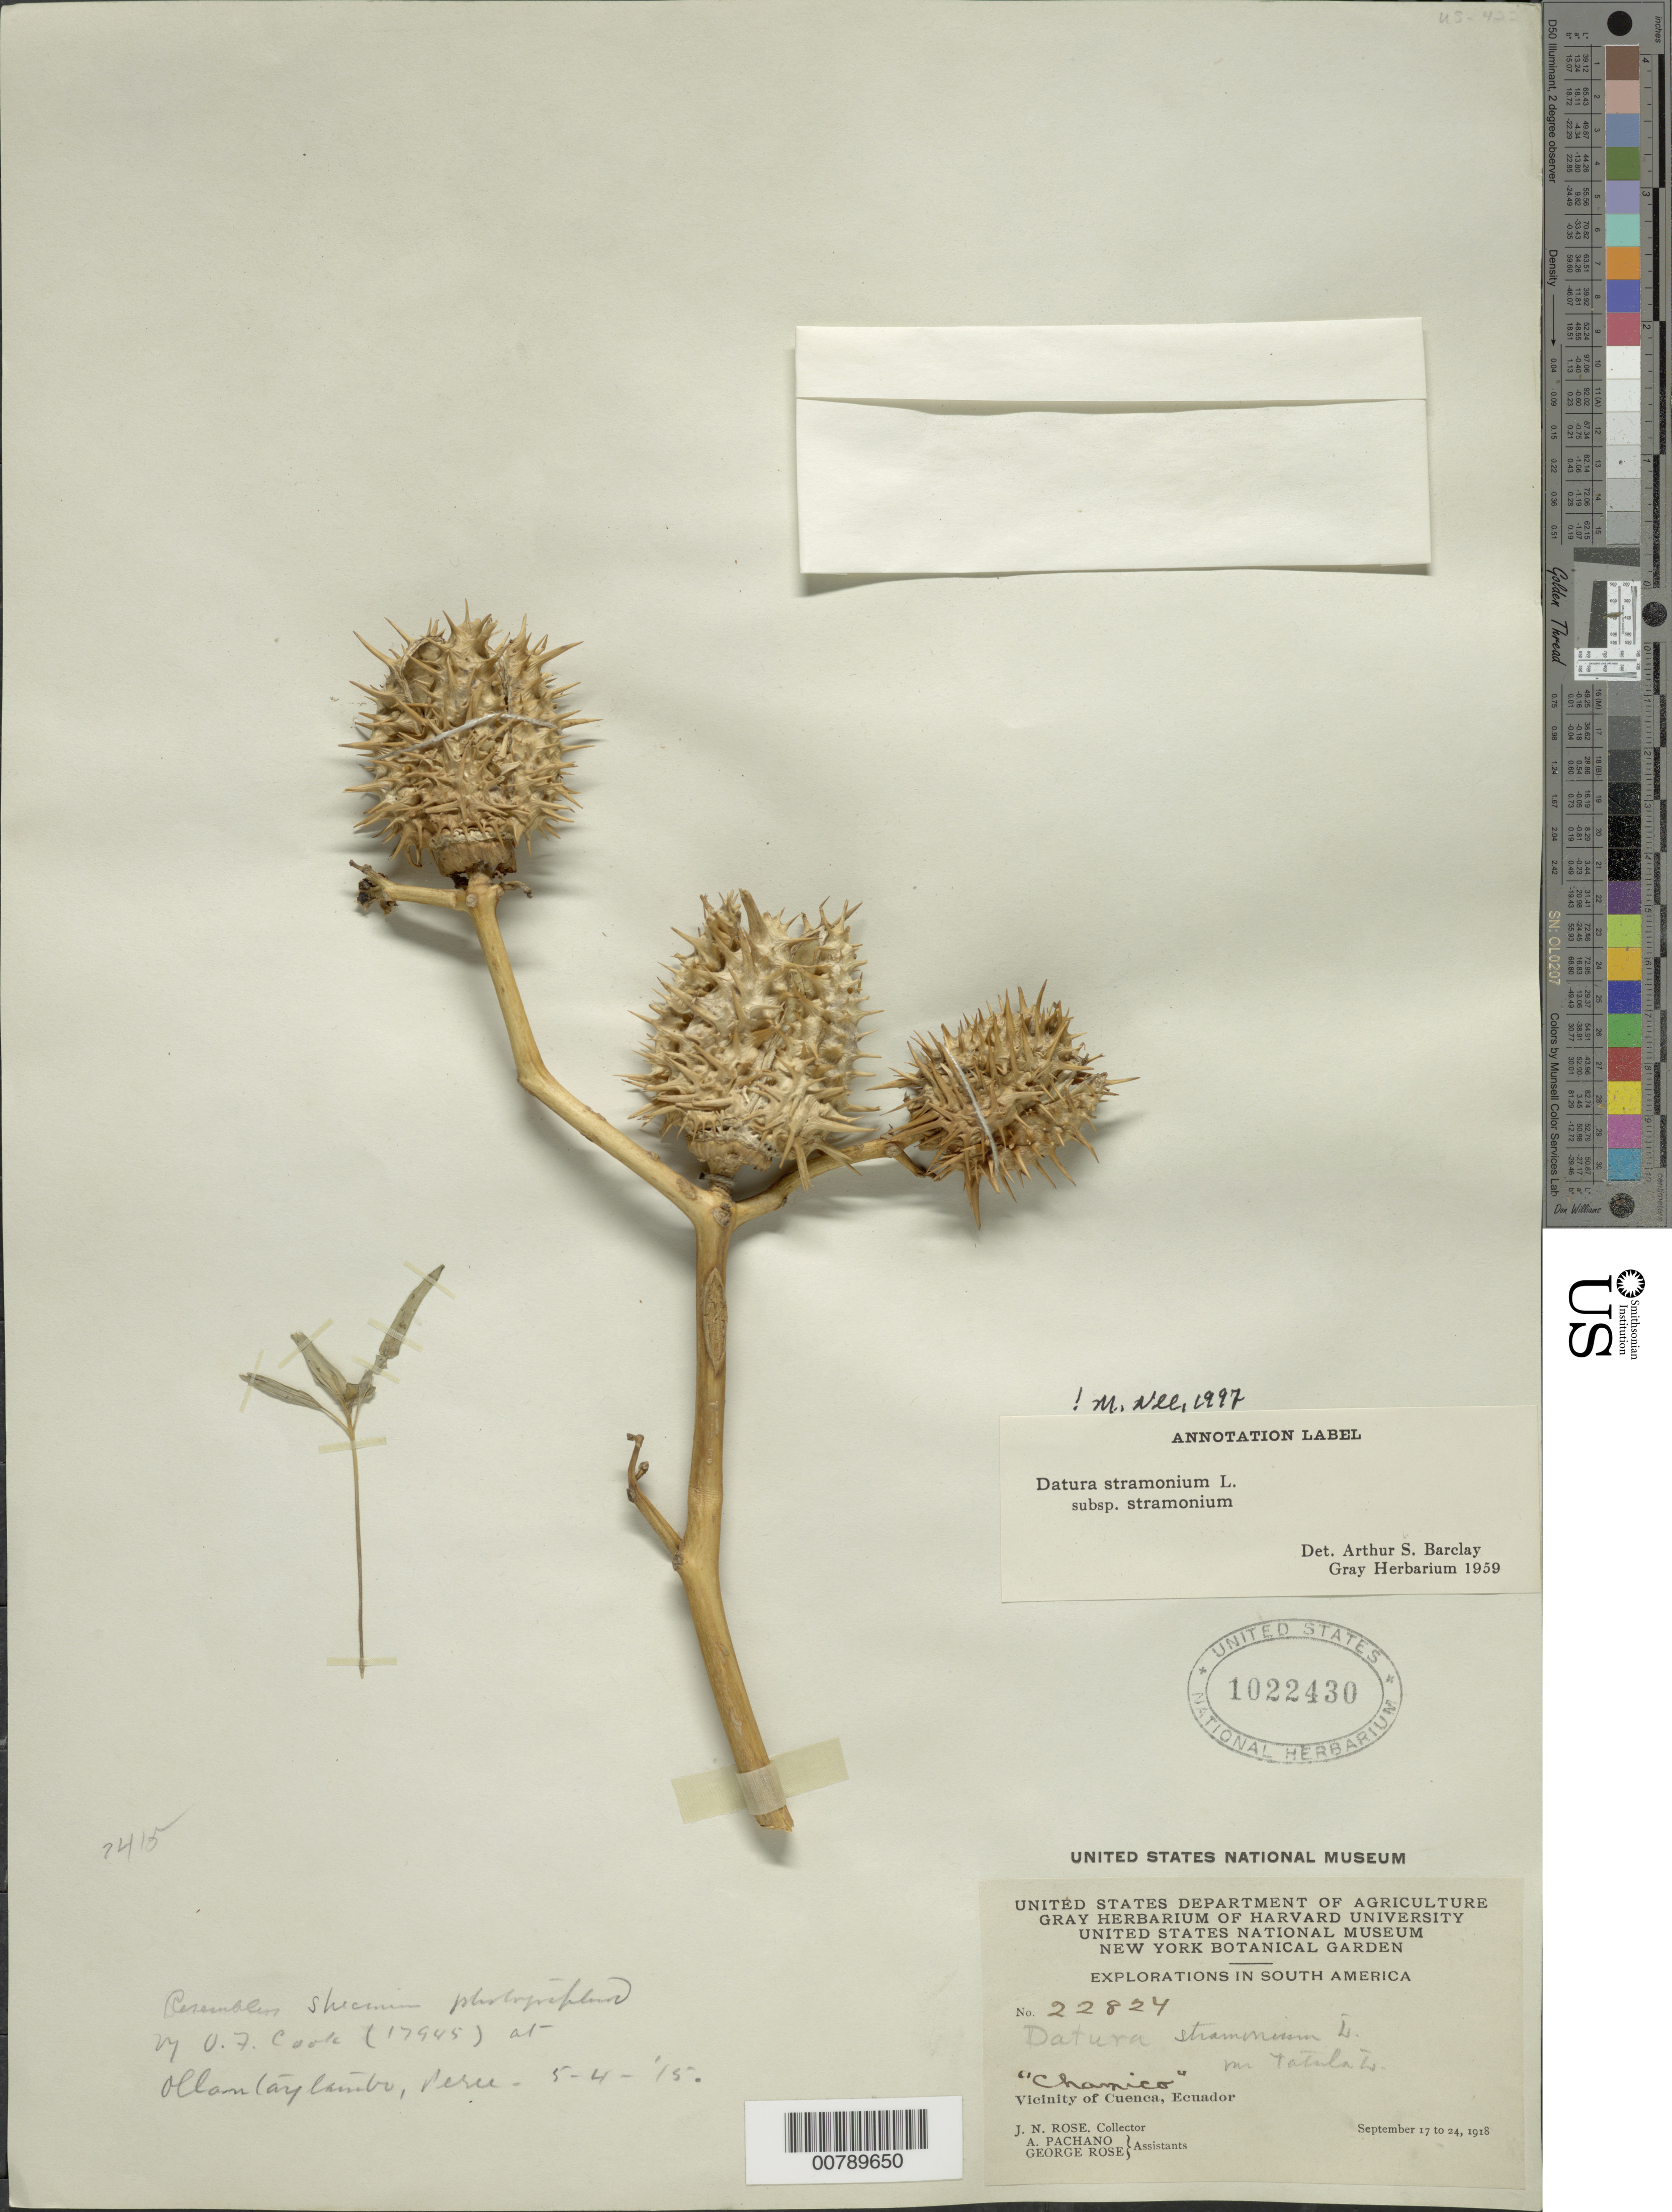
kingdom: Plantae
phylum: Tracheophyta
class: Magnoliopsida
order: Solanales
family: Solanaceae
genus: Datura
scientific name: Datura stramonium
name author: L.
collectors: J. N. Rose, A. Pachano & G. Rose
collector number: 22824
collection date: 1918-09-17/1918-09-24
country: Ecuador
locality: Vicinity of Cuenca, Ecuador.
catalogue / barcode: US 1022430